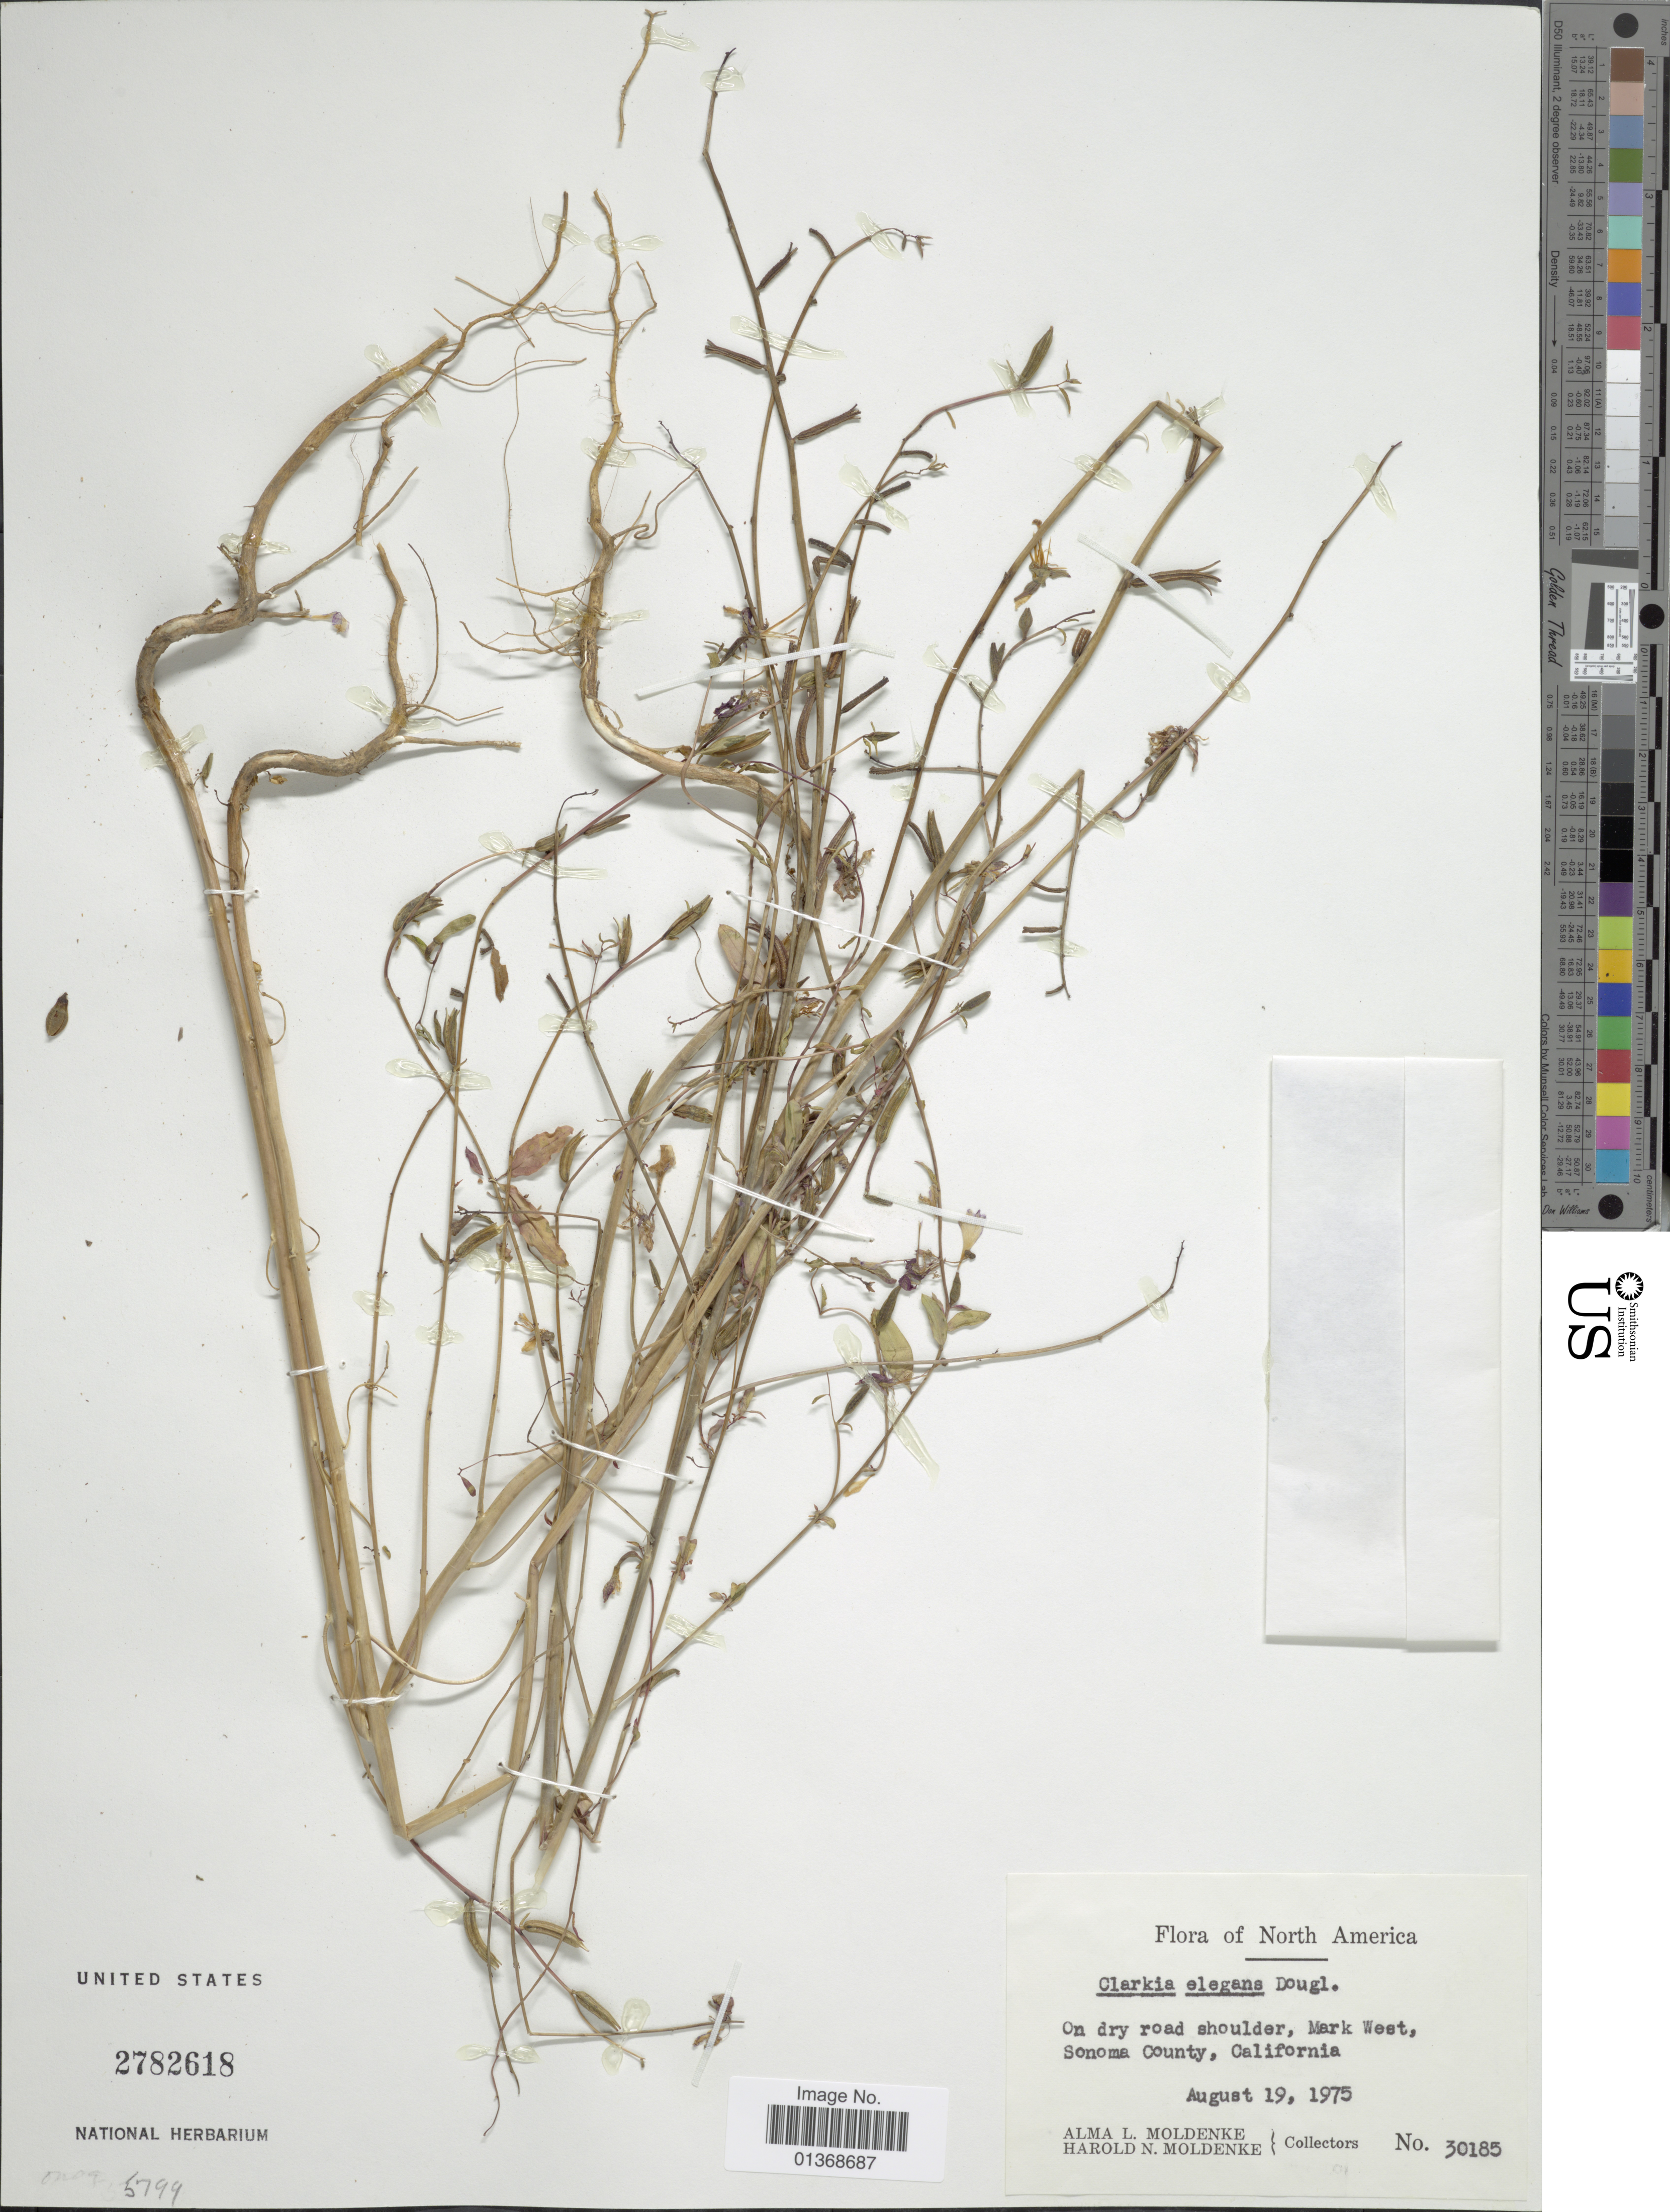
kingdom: Plantae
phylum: Tracheophyta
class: Magnoliopsida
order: Myrtales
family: Onagraceae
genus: Clarkia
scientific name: Clarkia unguiculata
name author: Lindl.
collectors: A. L. Moldenke & H. N. Moldenke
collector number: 30185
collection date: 1975-08-19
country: United States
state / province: California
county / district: Sonoma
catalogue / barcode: US 2782618